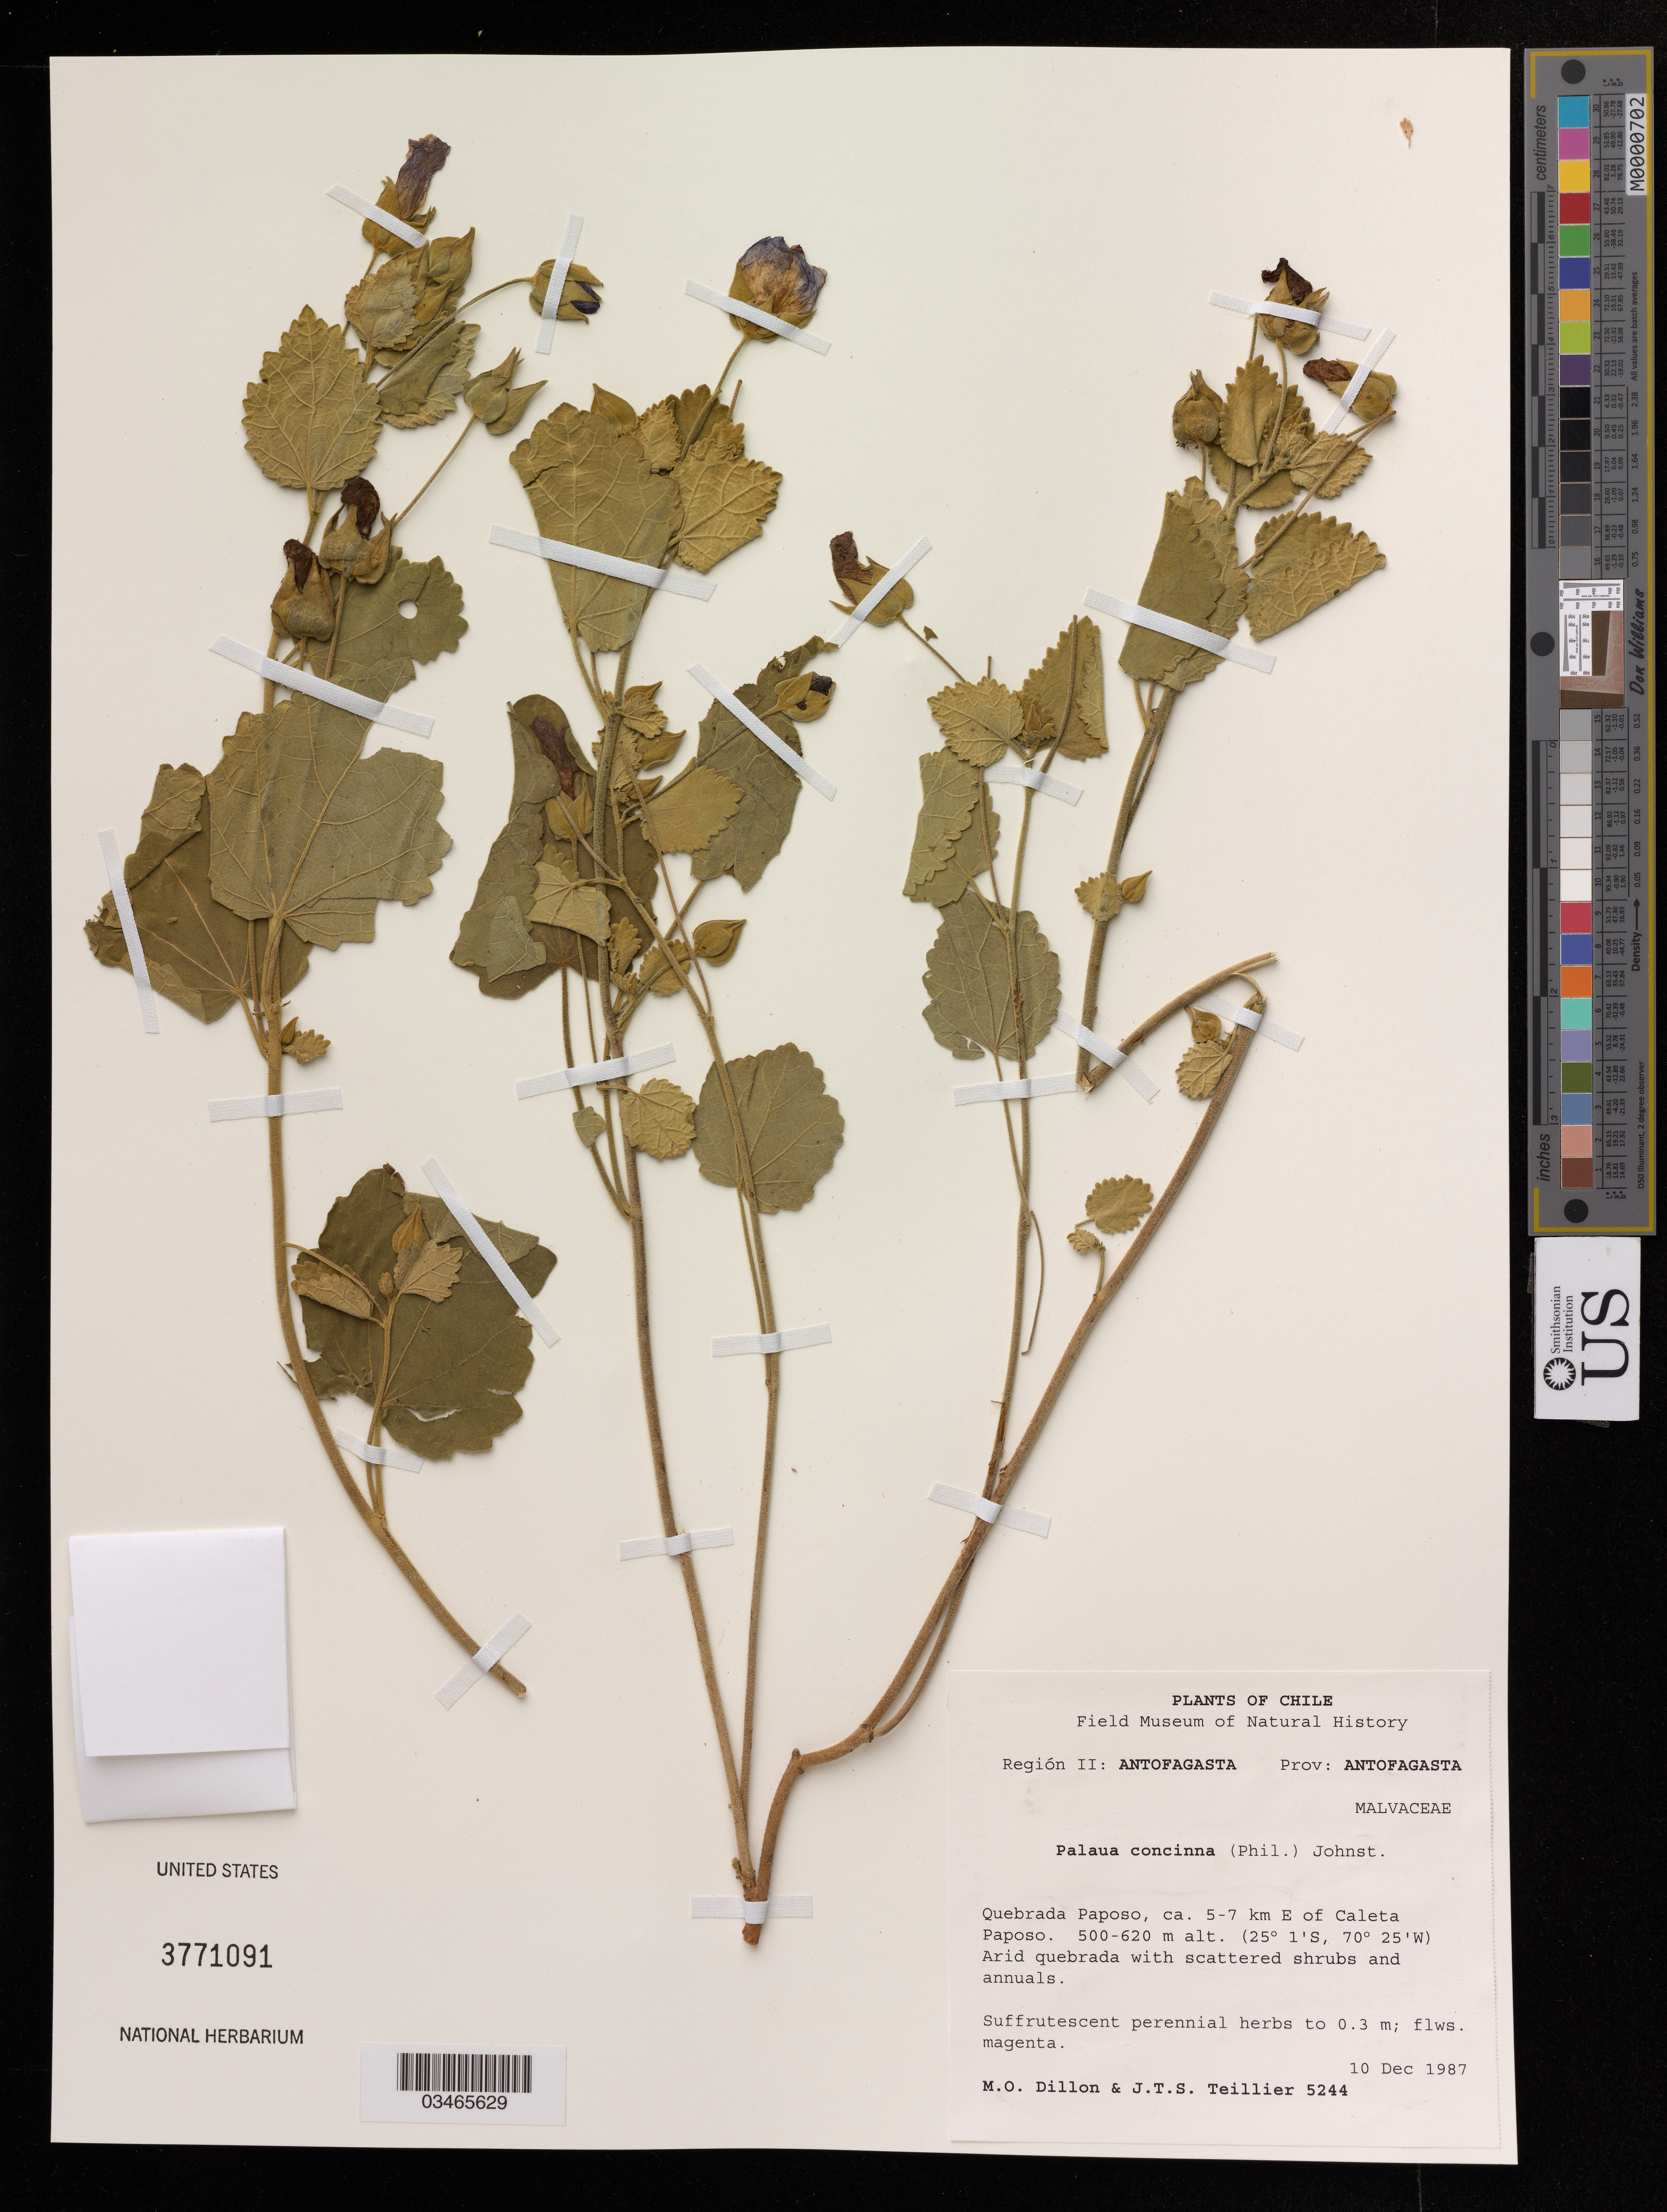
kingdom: Plantae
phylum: Tracheophyta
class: Magnoliopsida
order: Malvales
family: Malvaceae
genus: Palaua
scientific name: Palaua concinna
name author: (Phil.) I.M. Johnst.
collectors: M. O. Dillon & J. Teillier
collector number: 5244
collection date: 1987-02-10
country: Chile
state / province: Antofagasta (II)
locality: Prov: Antofagasta. Quebrada Paposo, ca. 5-7 km E of Caleta Paposo.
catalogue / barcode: US 3771091